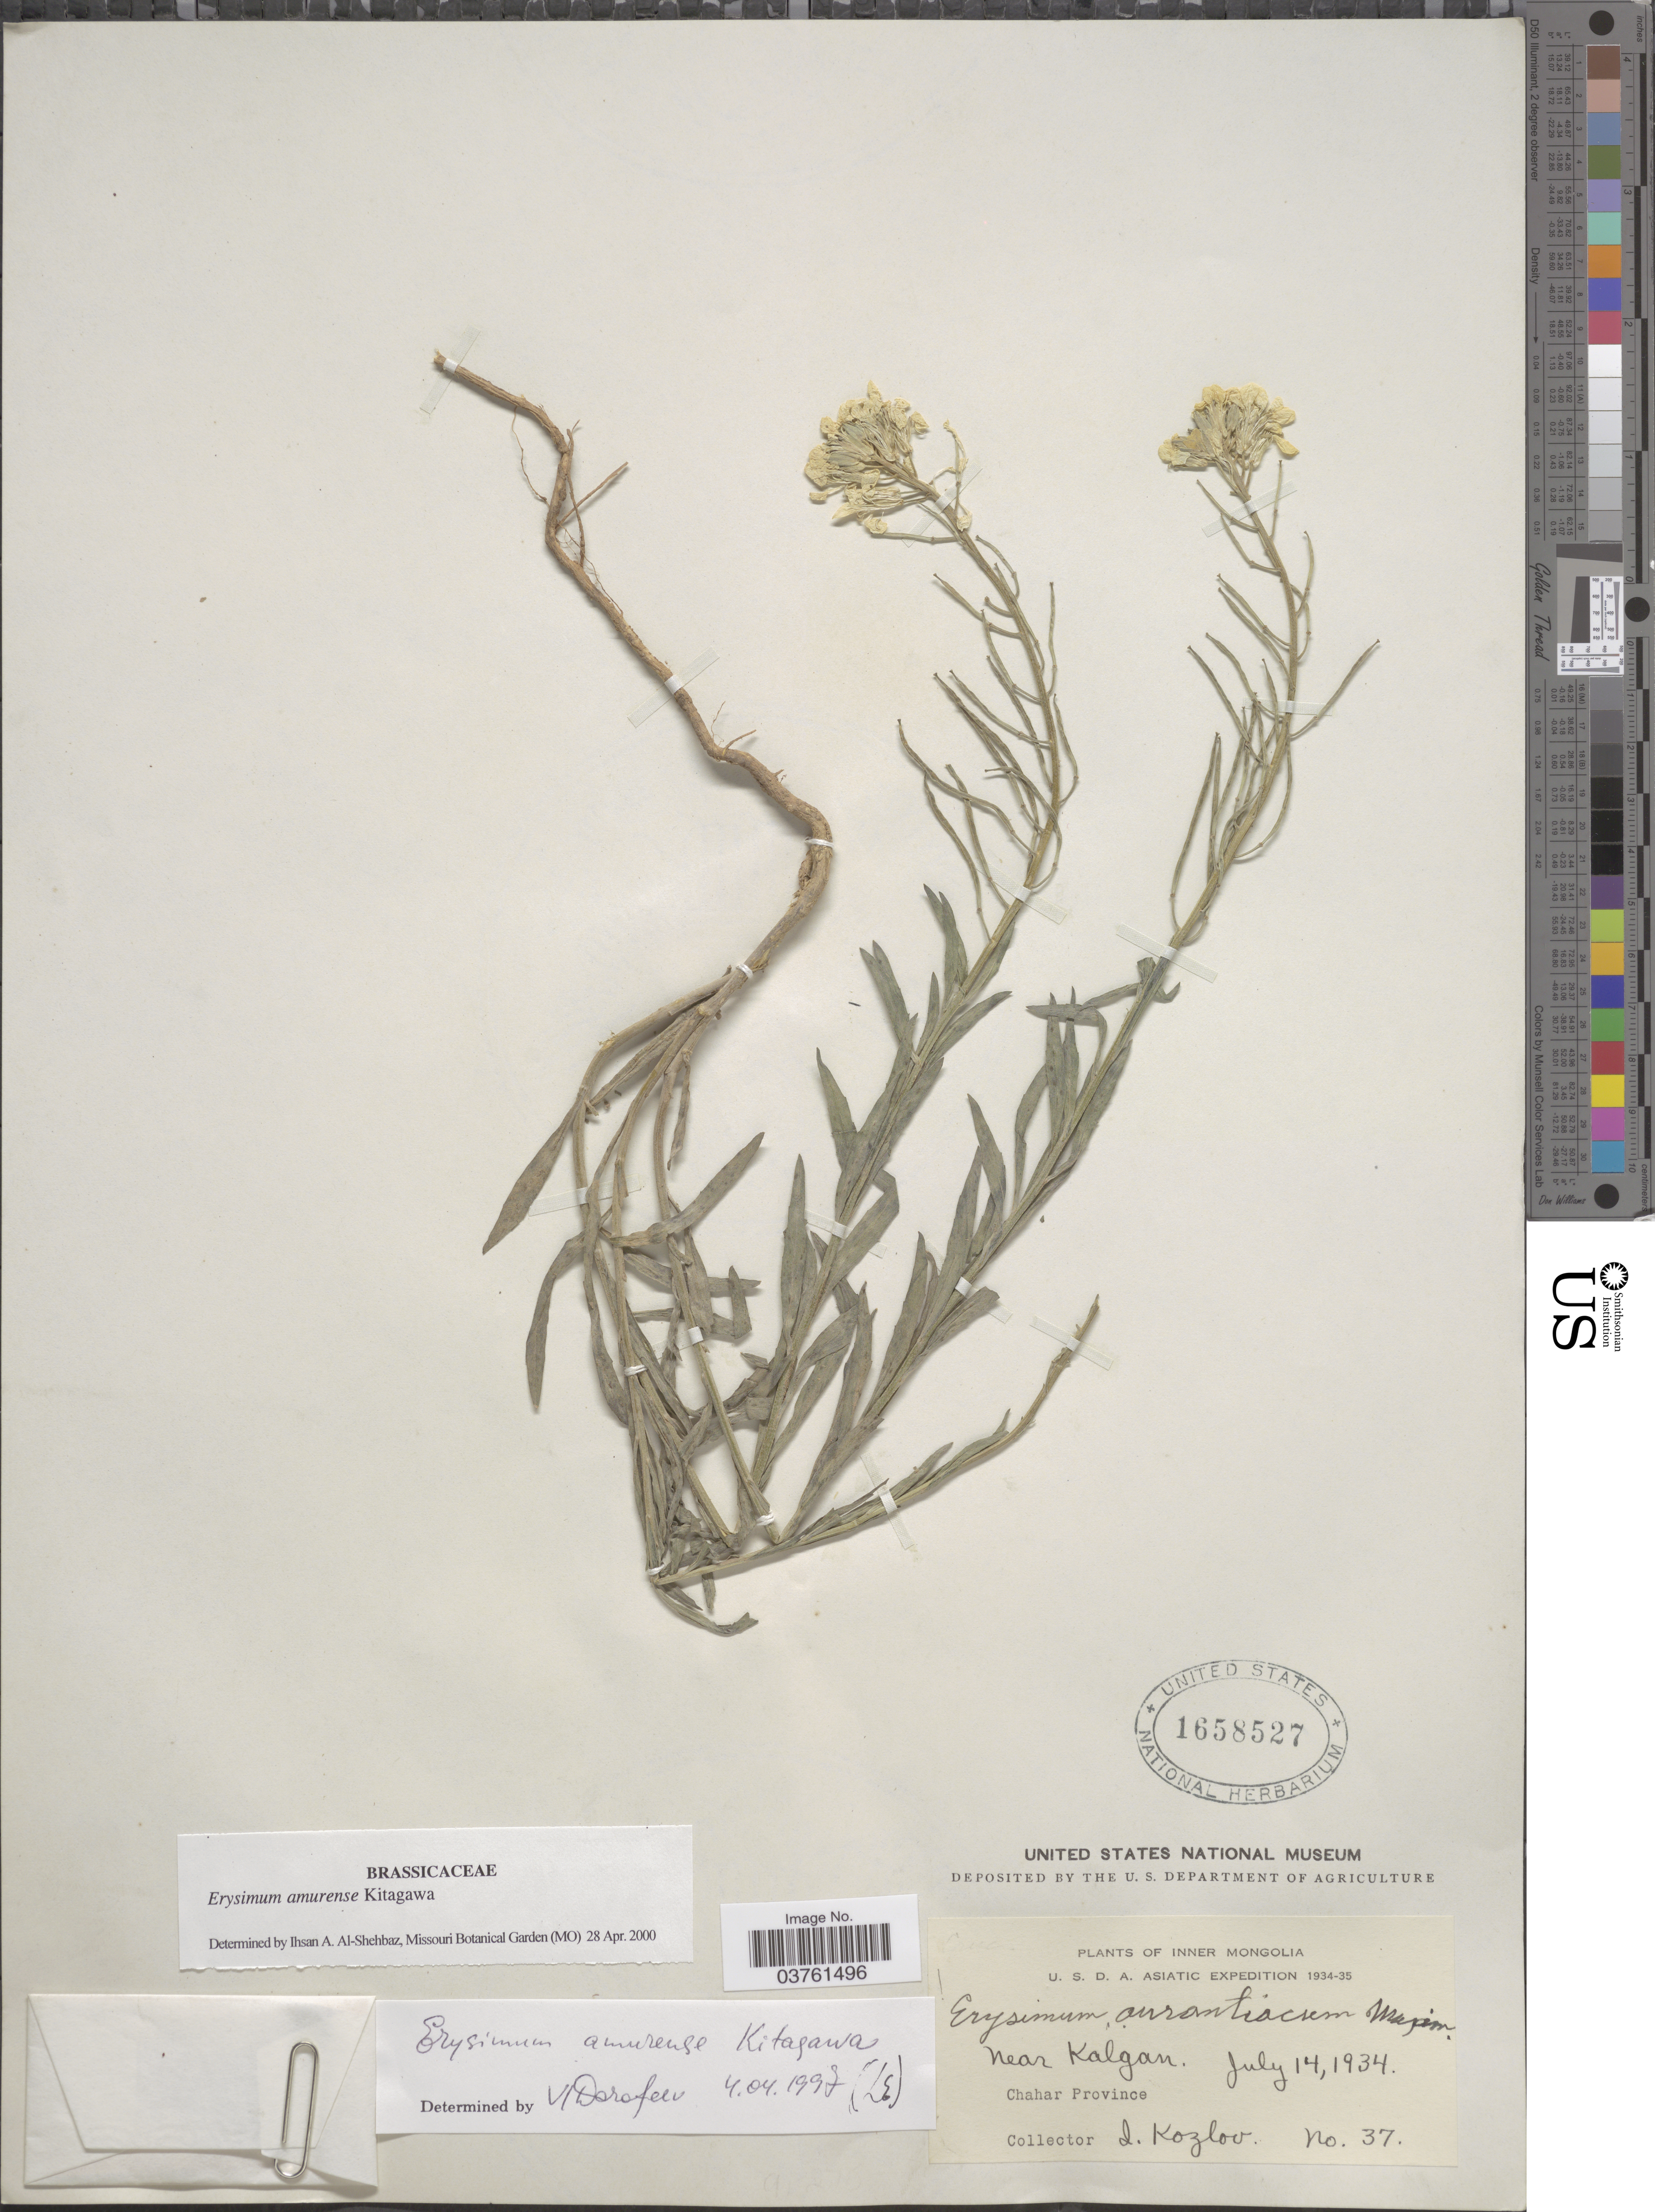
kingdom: Plantae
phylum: Tracheophyta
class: Magnoliopsida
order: Brassicales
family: Brassicaceae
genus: Erysimum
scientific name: Erysimum amurense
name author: Kitag.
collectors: I. Kozlov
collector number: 37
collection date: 1934-07-14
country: China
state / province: Nei Monggol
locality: Inner Mongolia. Near Kalgan. Chahar Province.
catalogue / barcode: US 1658527